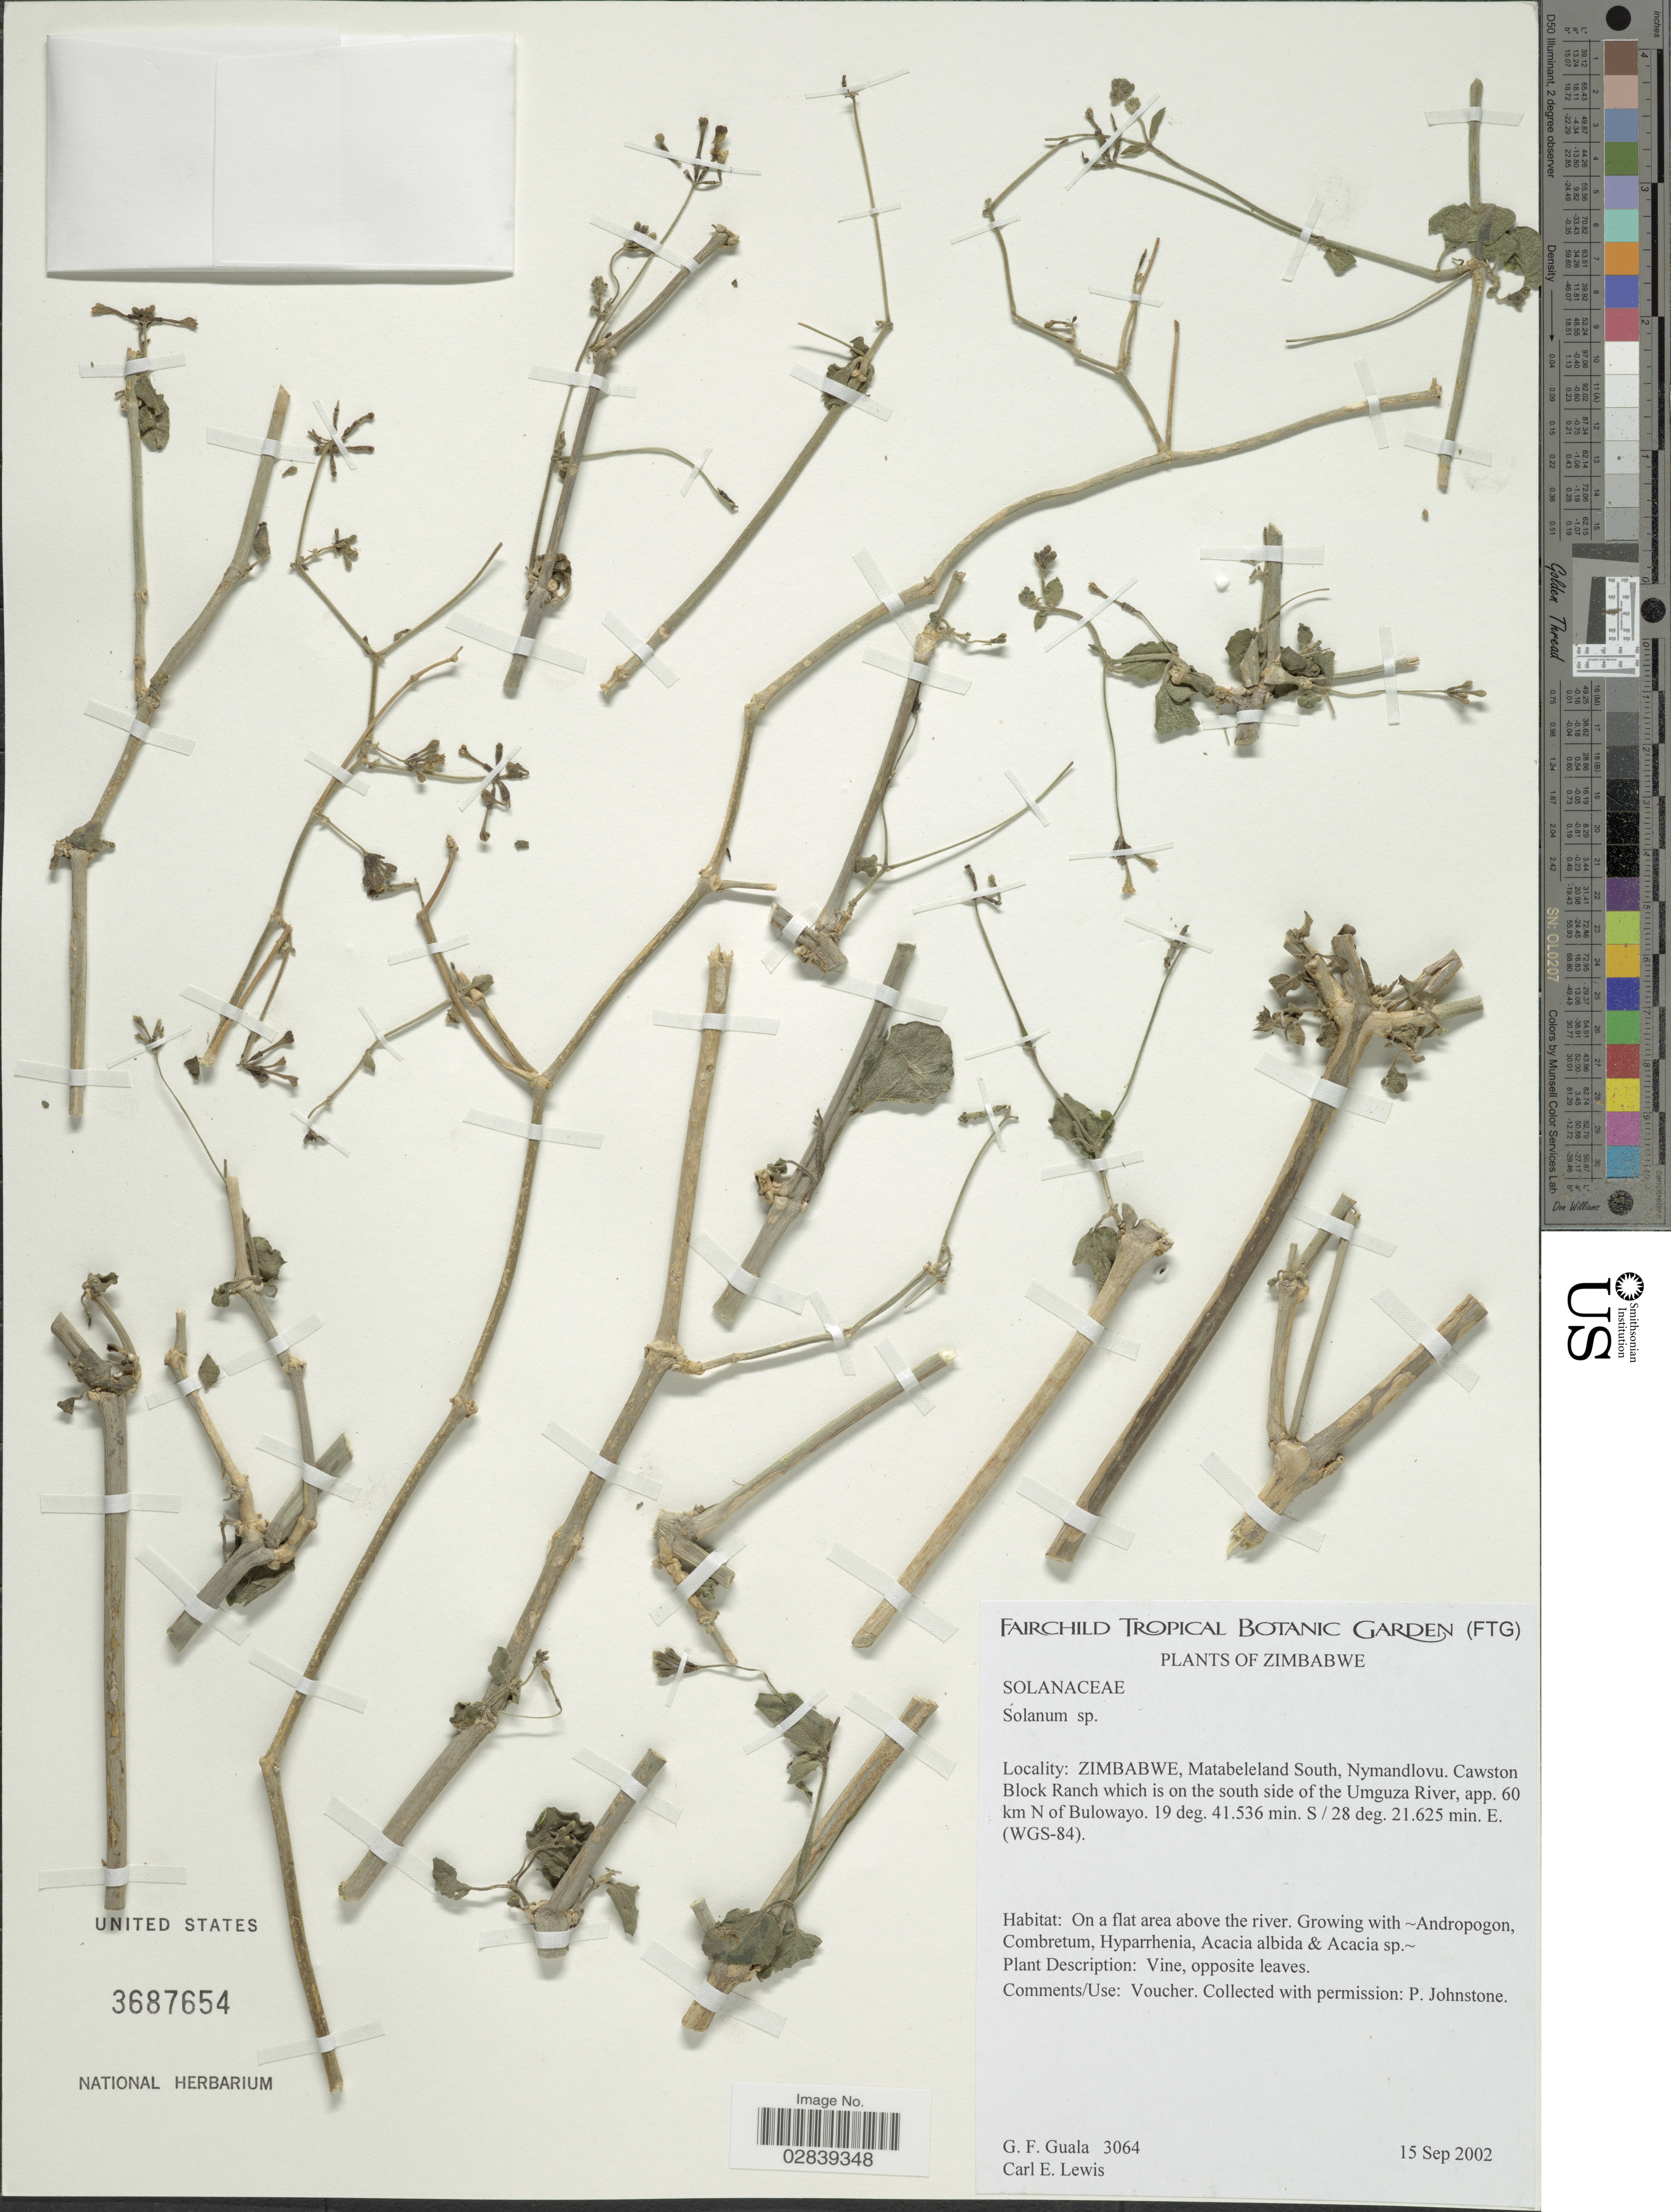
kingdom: Plantae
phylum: Tracheophyta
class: Magnoliopsida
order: Solanales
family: Solanaceae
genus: Solanum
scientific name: Solanum sp.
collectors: G. Guala & C. Lewis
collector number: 3064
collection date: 2002-09-15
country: Zimbabwe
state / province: Matabeleland South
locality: Nymandlovu, Cawston Block Ranch which is on the south side of the Umguza River, app. 60 km N of Bulowayo, (WGS-84).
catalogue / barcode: US 3687654